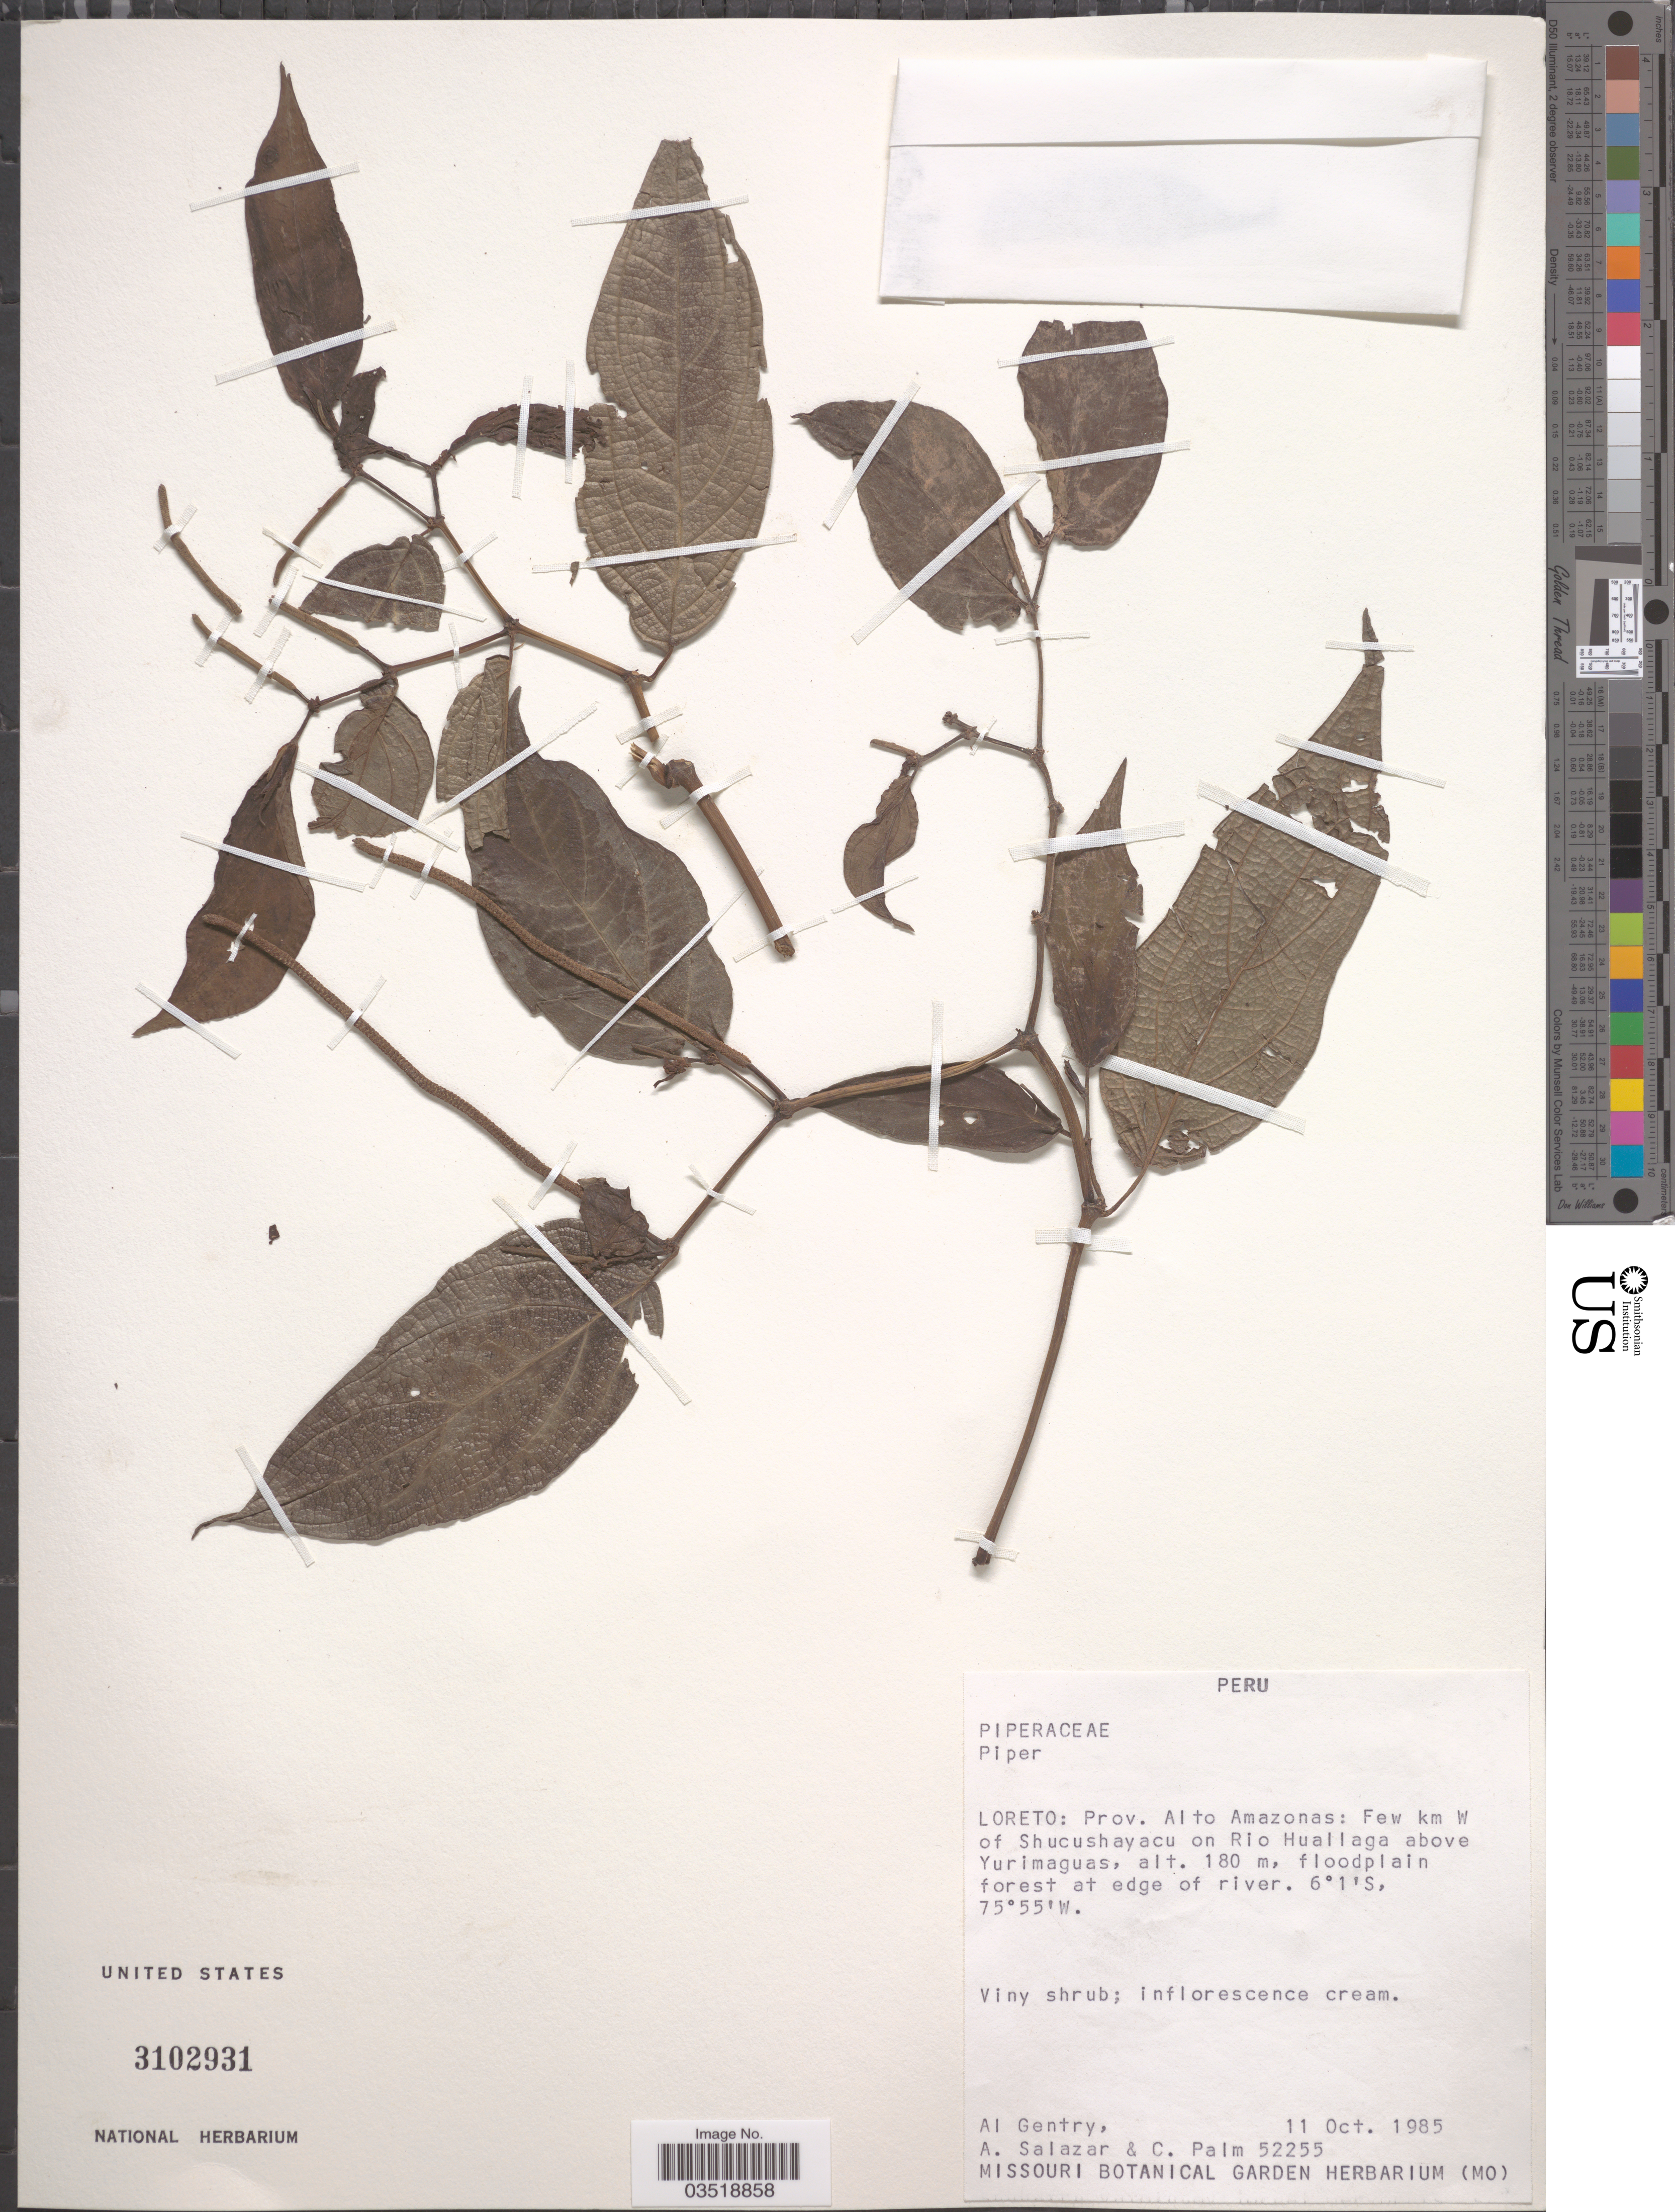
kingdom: Plantae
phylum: Tracheophyta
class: Magnoliopsida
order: Piperales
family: Piperaceae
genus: Piper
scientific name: Piper sp.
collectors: A. H. Gentry, A. Salazar & C. Palm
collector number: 52255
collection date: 1985-10-11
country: Peru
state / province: Loreto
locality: Prov. Alto Amazonas; Few km W of Shucushayacu on Rio Huallaga above Yurimaguas, floodplain forest at edge of river.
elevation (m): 180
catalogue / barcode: US 3102931